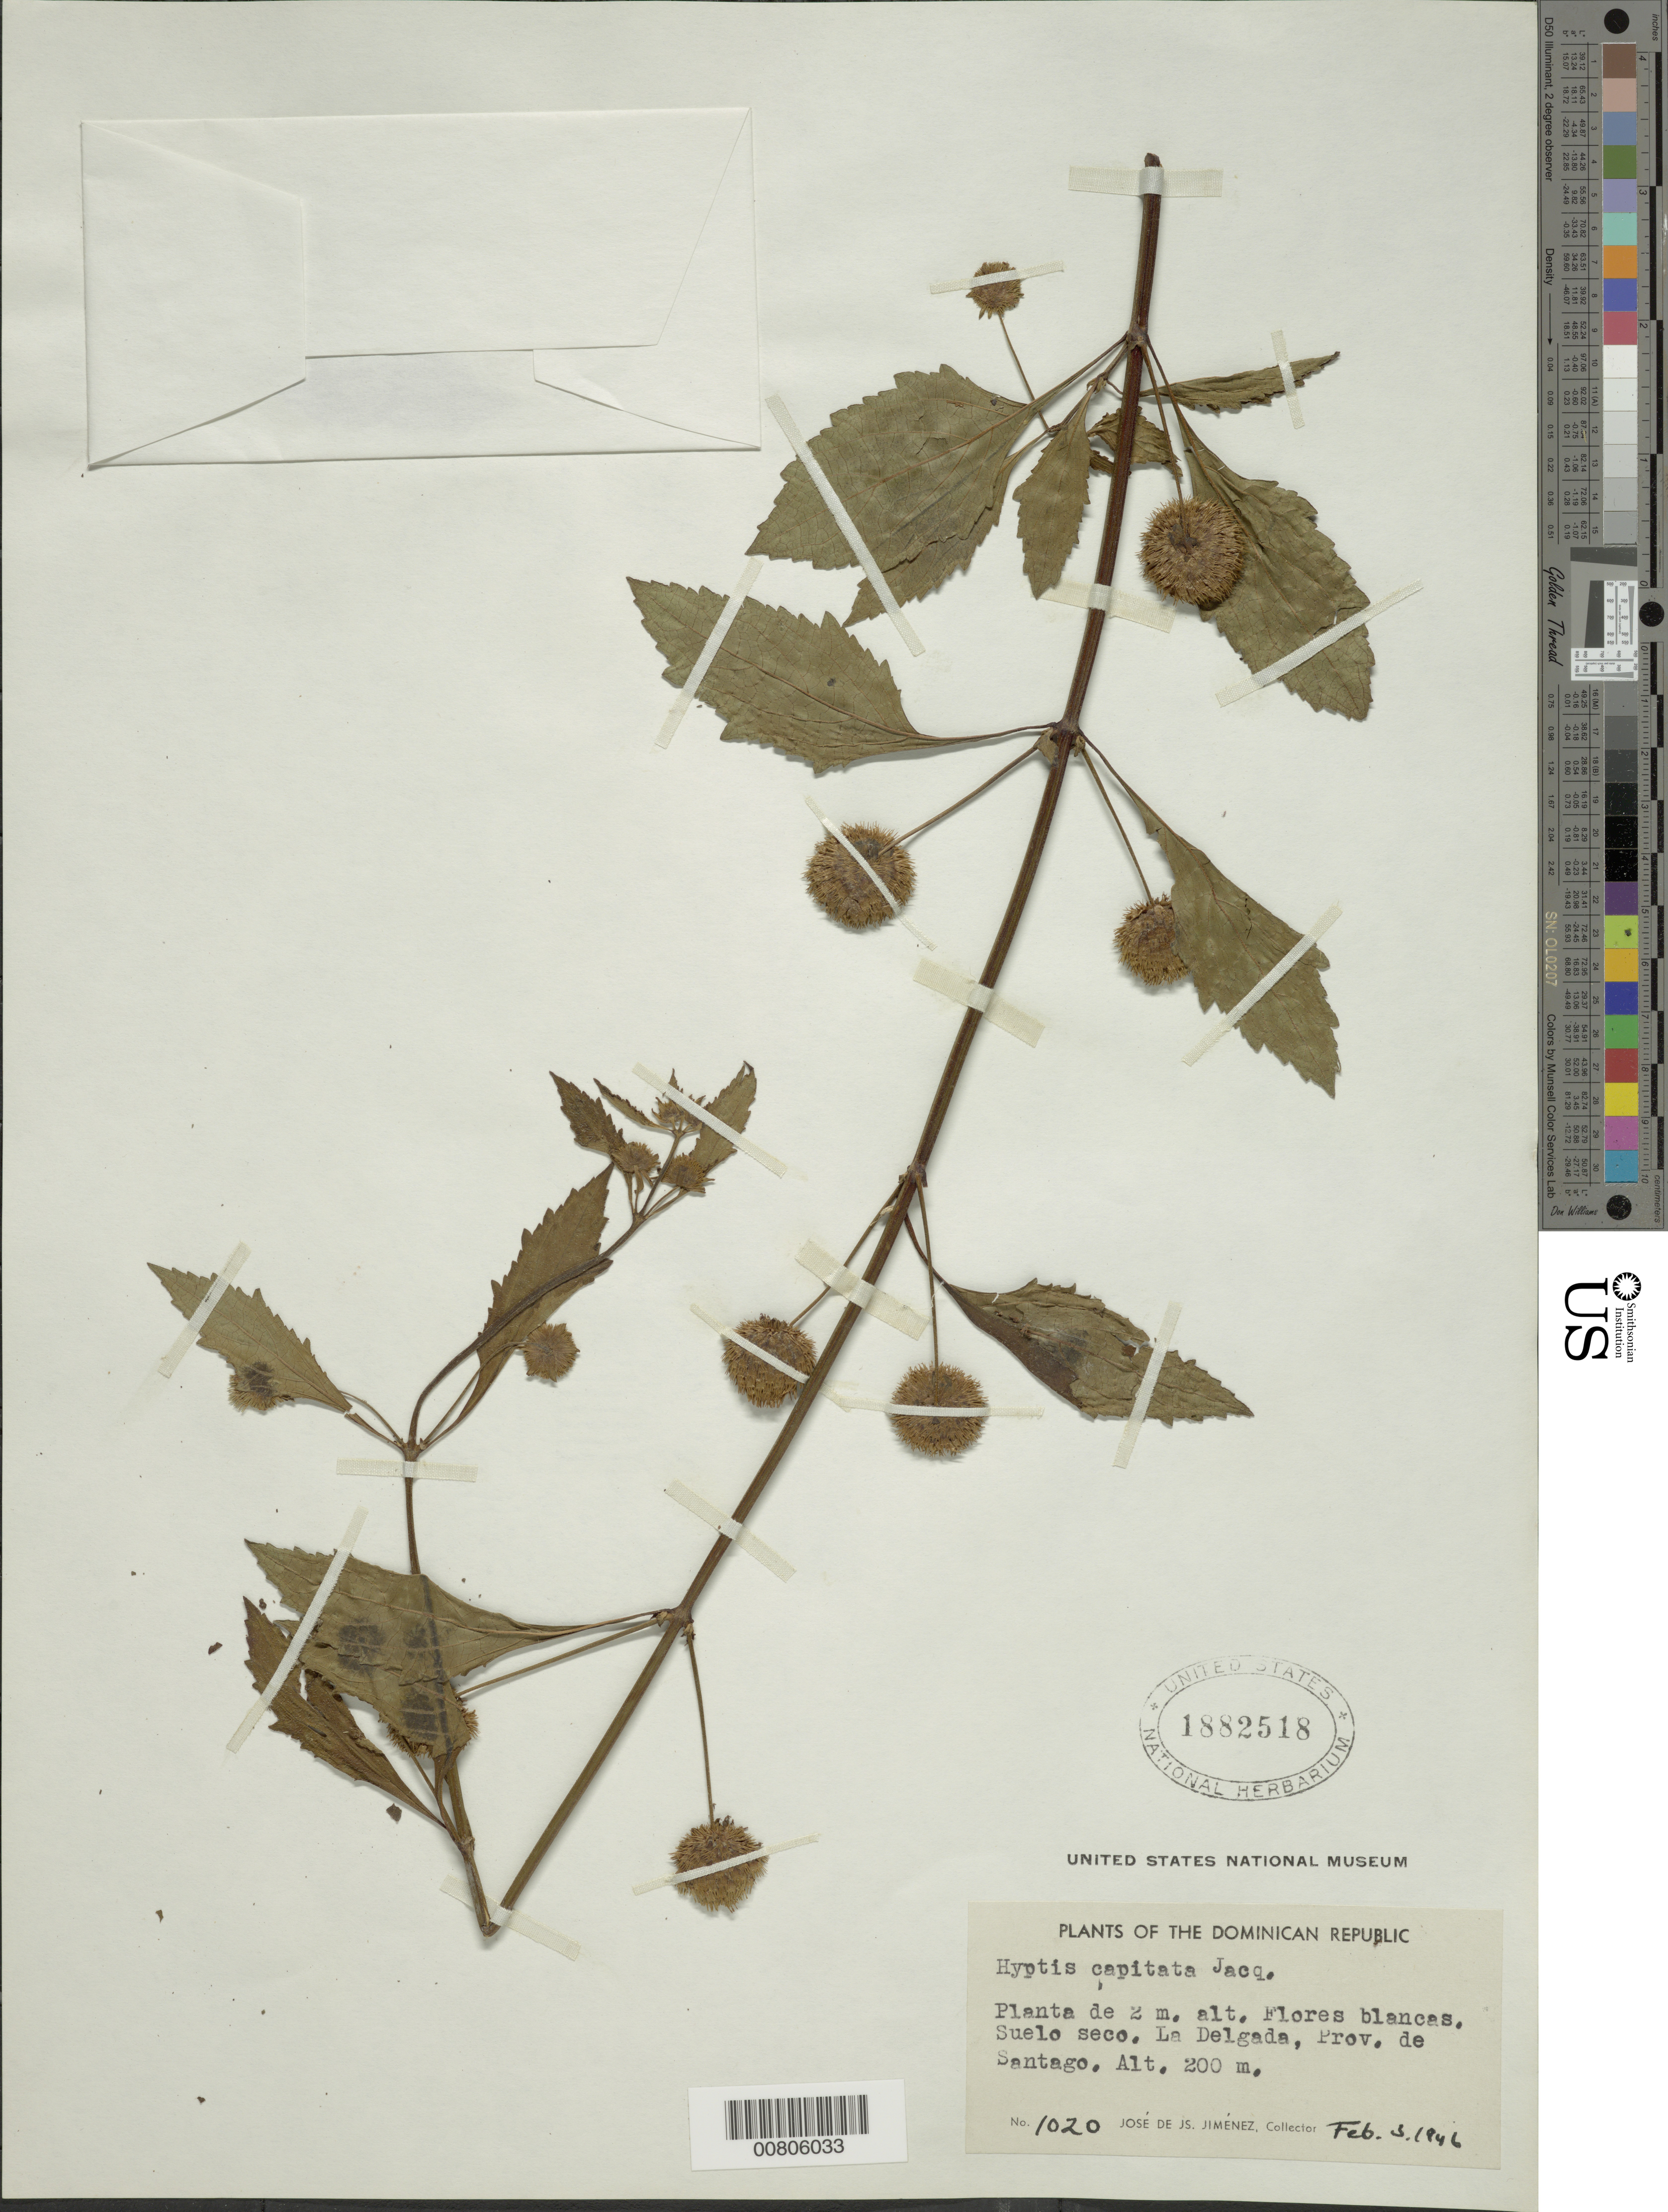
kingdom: Plantae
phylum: Tracheophyta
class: Magnoliopsida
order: Lamiales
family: Lamiaceae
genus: Hyptis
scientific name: Hyptis capitata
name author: Jacq.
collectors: J. J. Jiménez Almonte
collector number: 1020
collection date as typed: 03 Feb 1946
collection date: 1946-02-03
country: Dominican Republic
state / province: Santiago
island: Hispaniola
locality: La Delgada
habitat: Suelo seco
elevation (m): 200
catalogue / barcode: US 1882518